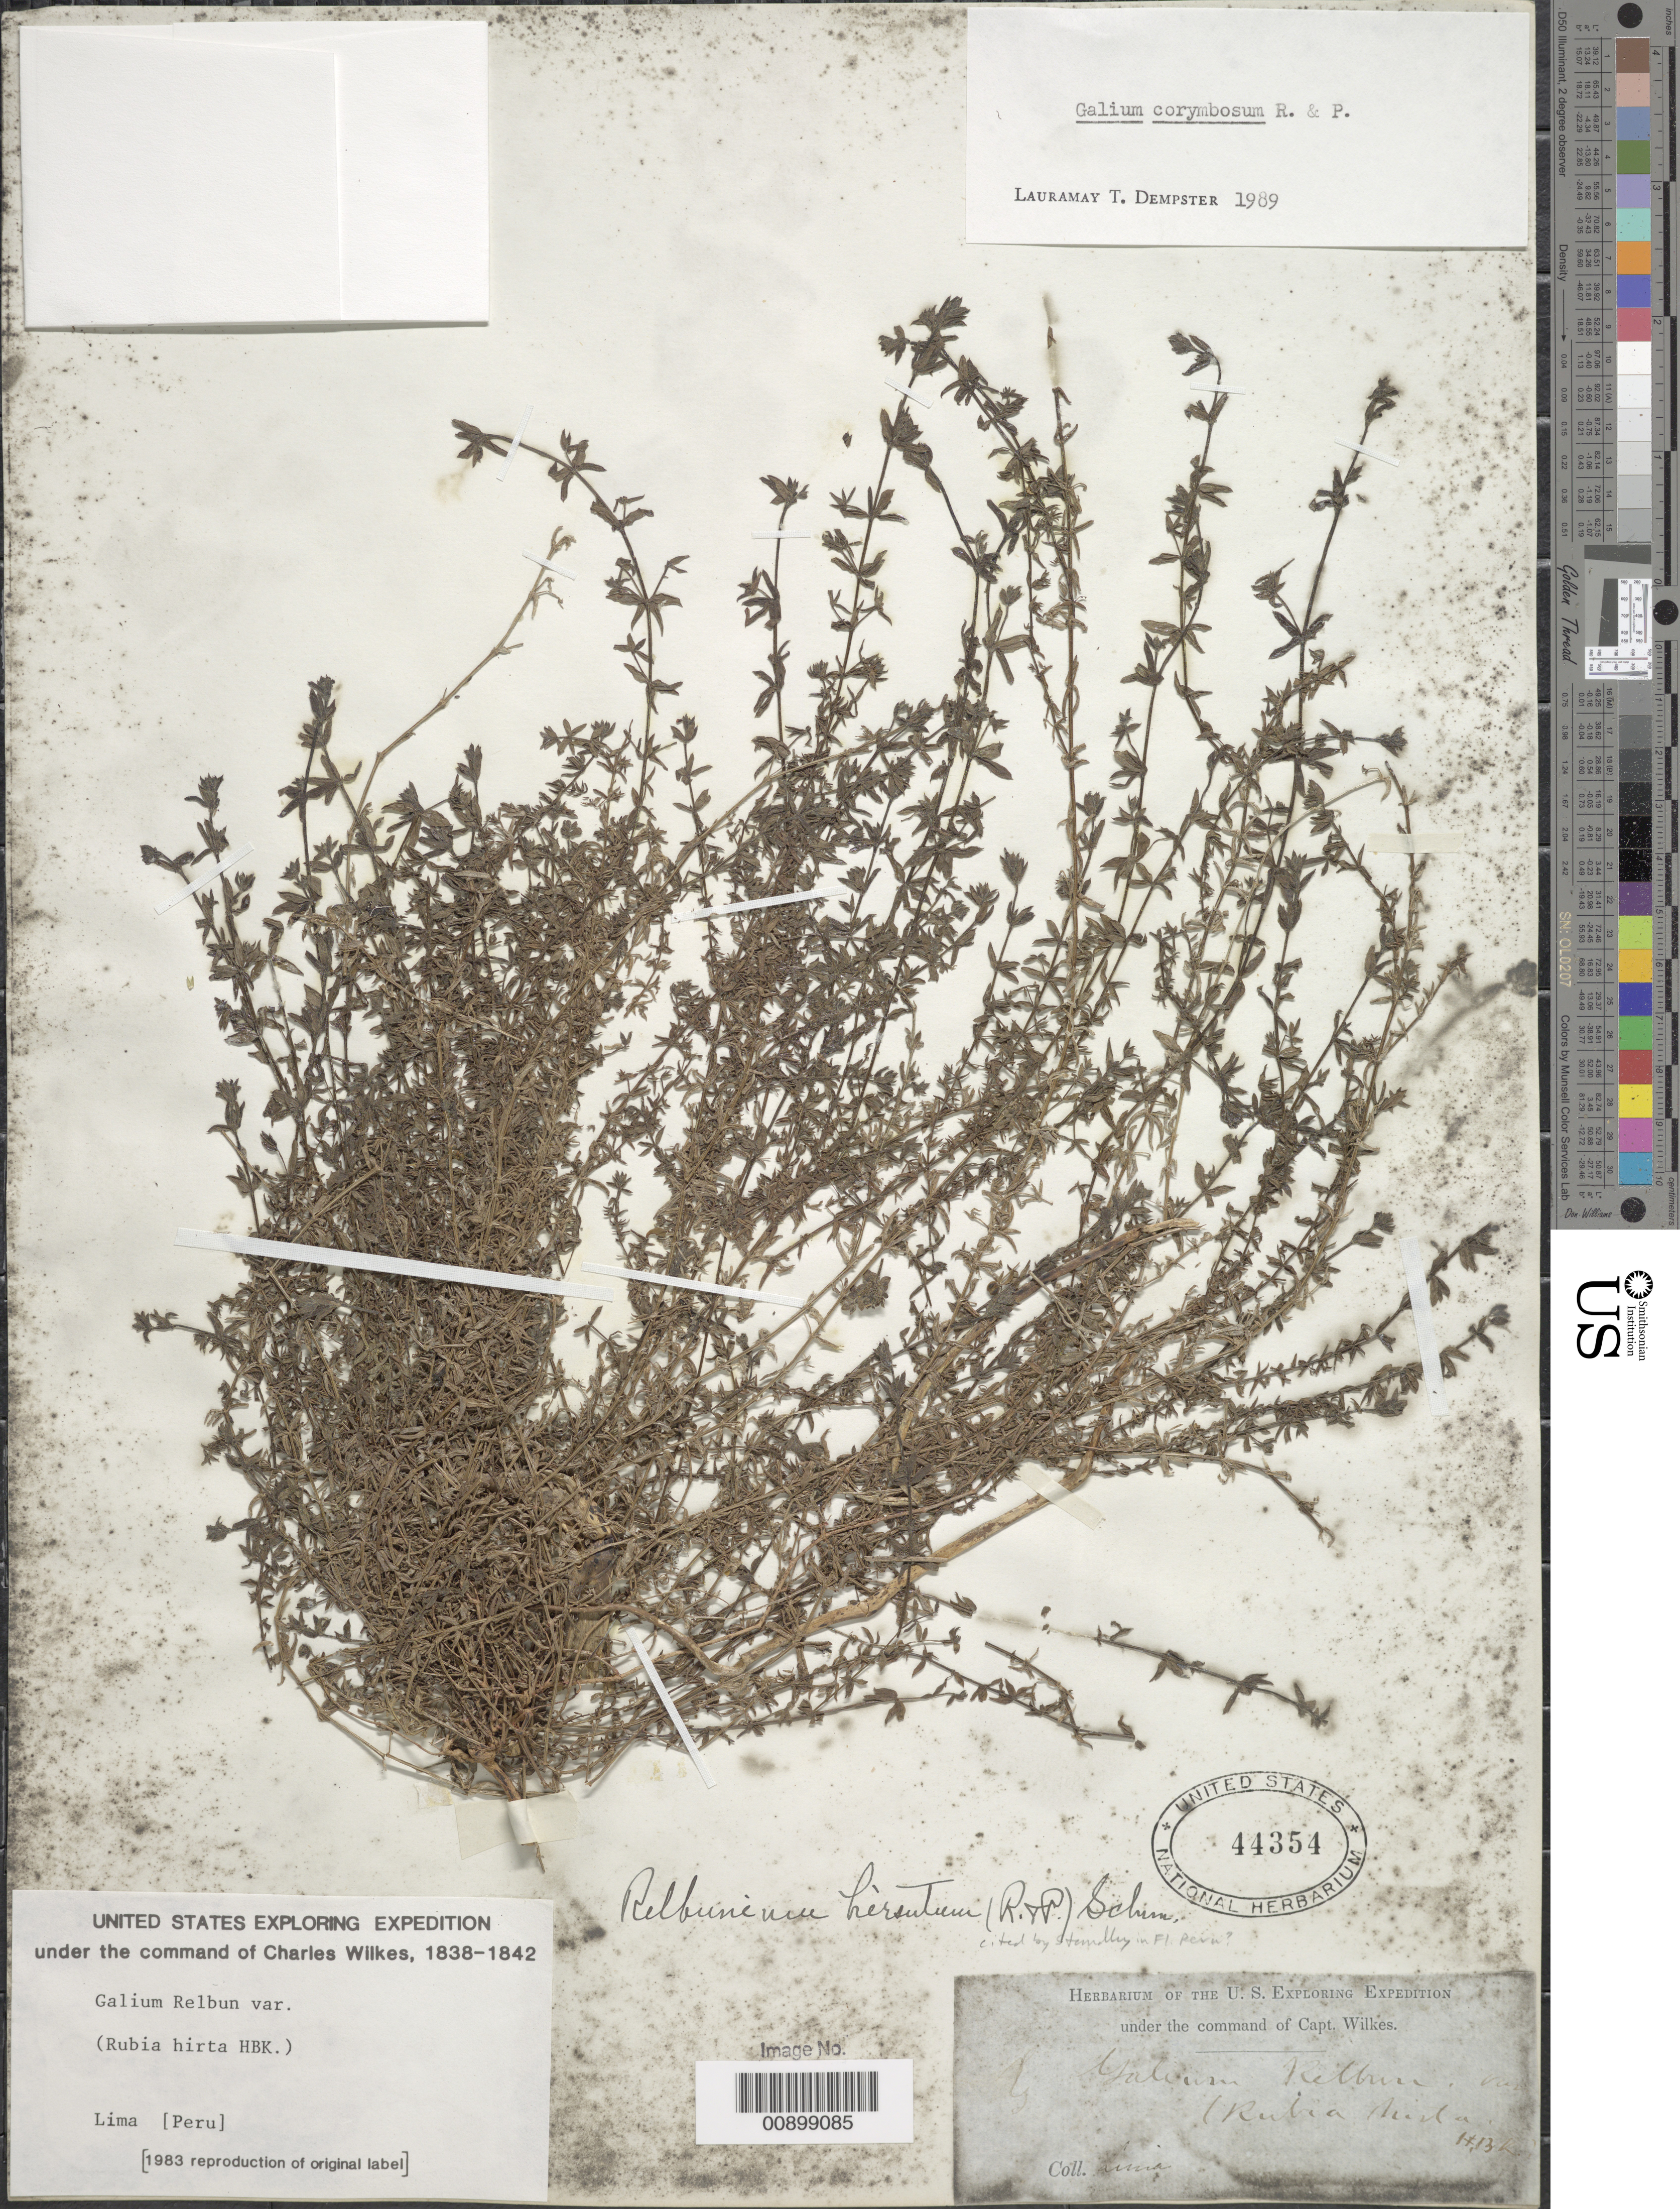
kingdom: Plantae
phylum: Tracheophyta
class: Magnoliopsida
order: Gentianales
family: Rubiaceae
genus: Galium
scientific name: Galium corymbosum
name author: Ruiz & Pav.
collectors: Wilkes Explor. Exped.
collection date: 1838/1842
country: Peru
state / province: Lima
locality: Lima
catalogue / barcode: US 44354